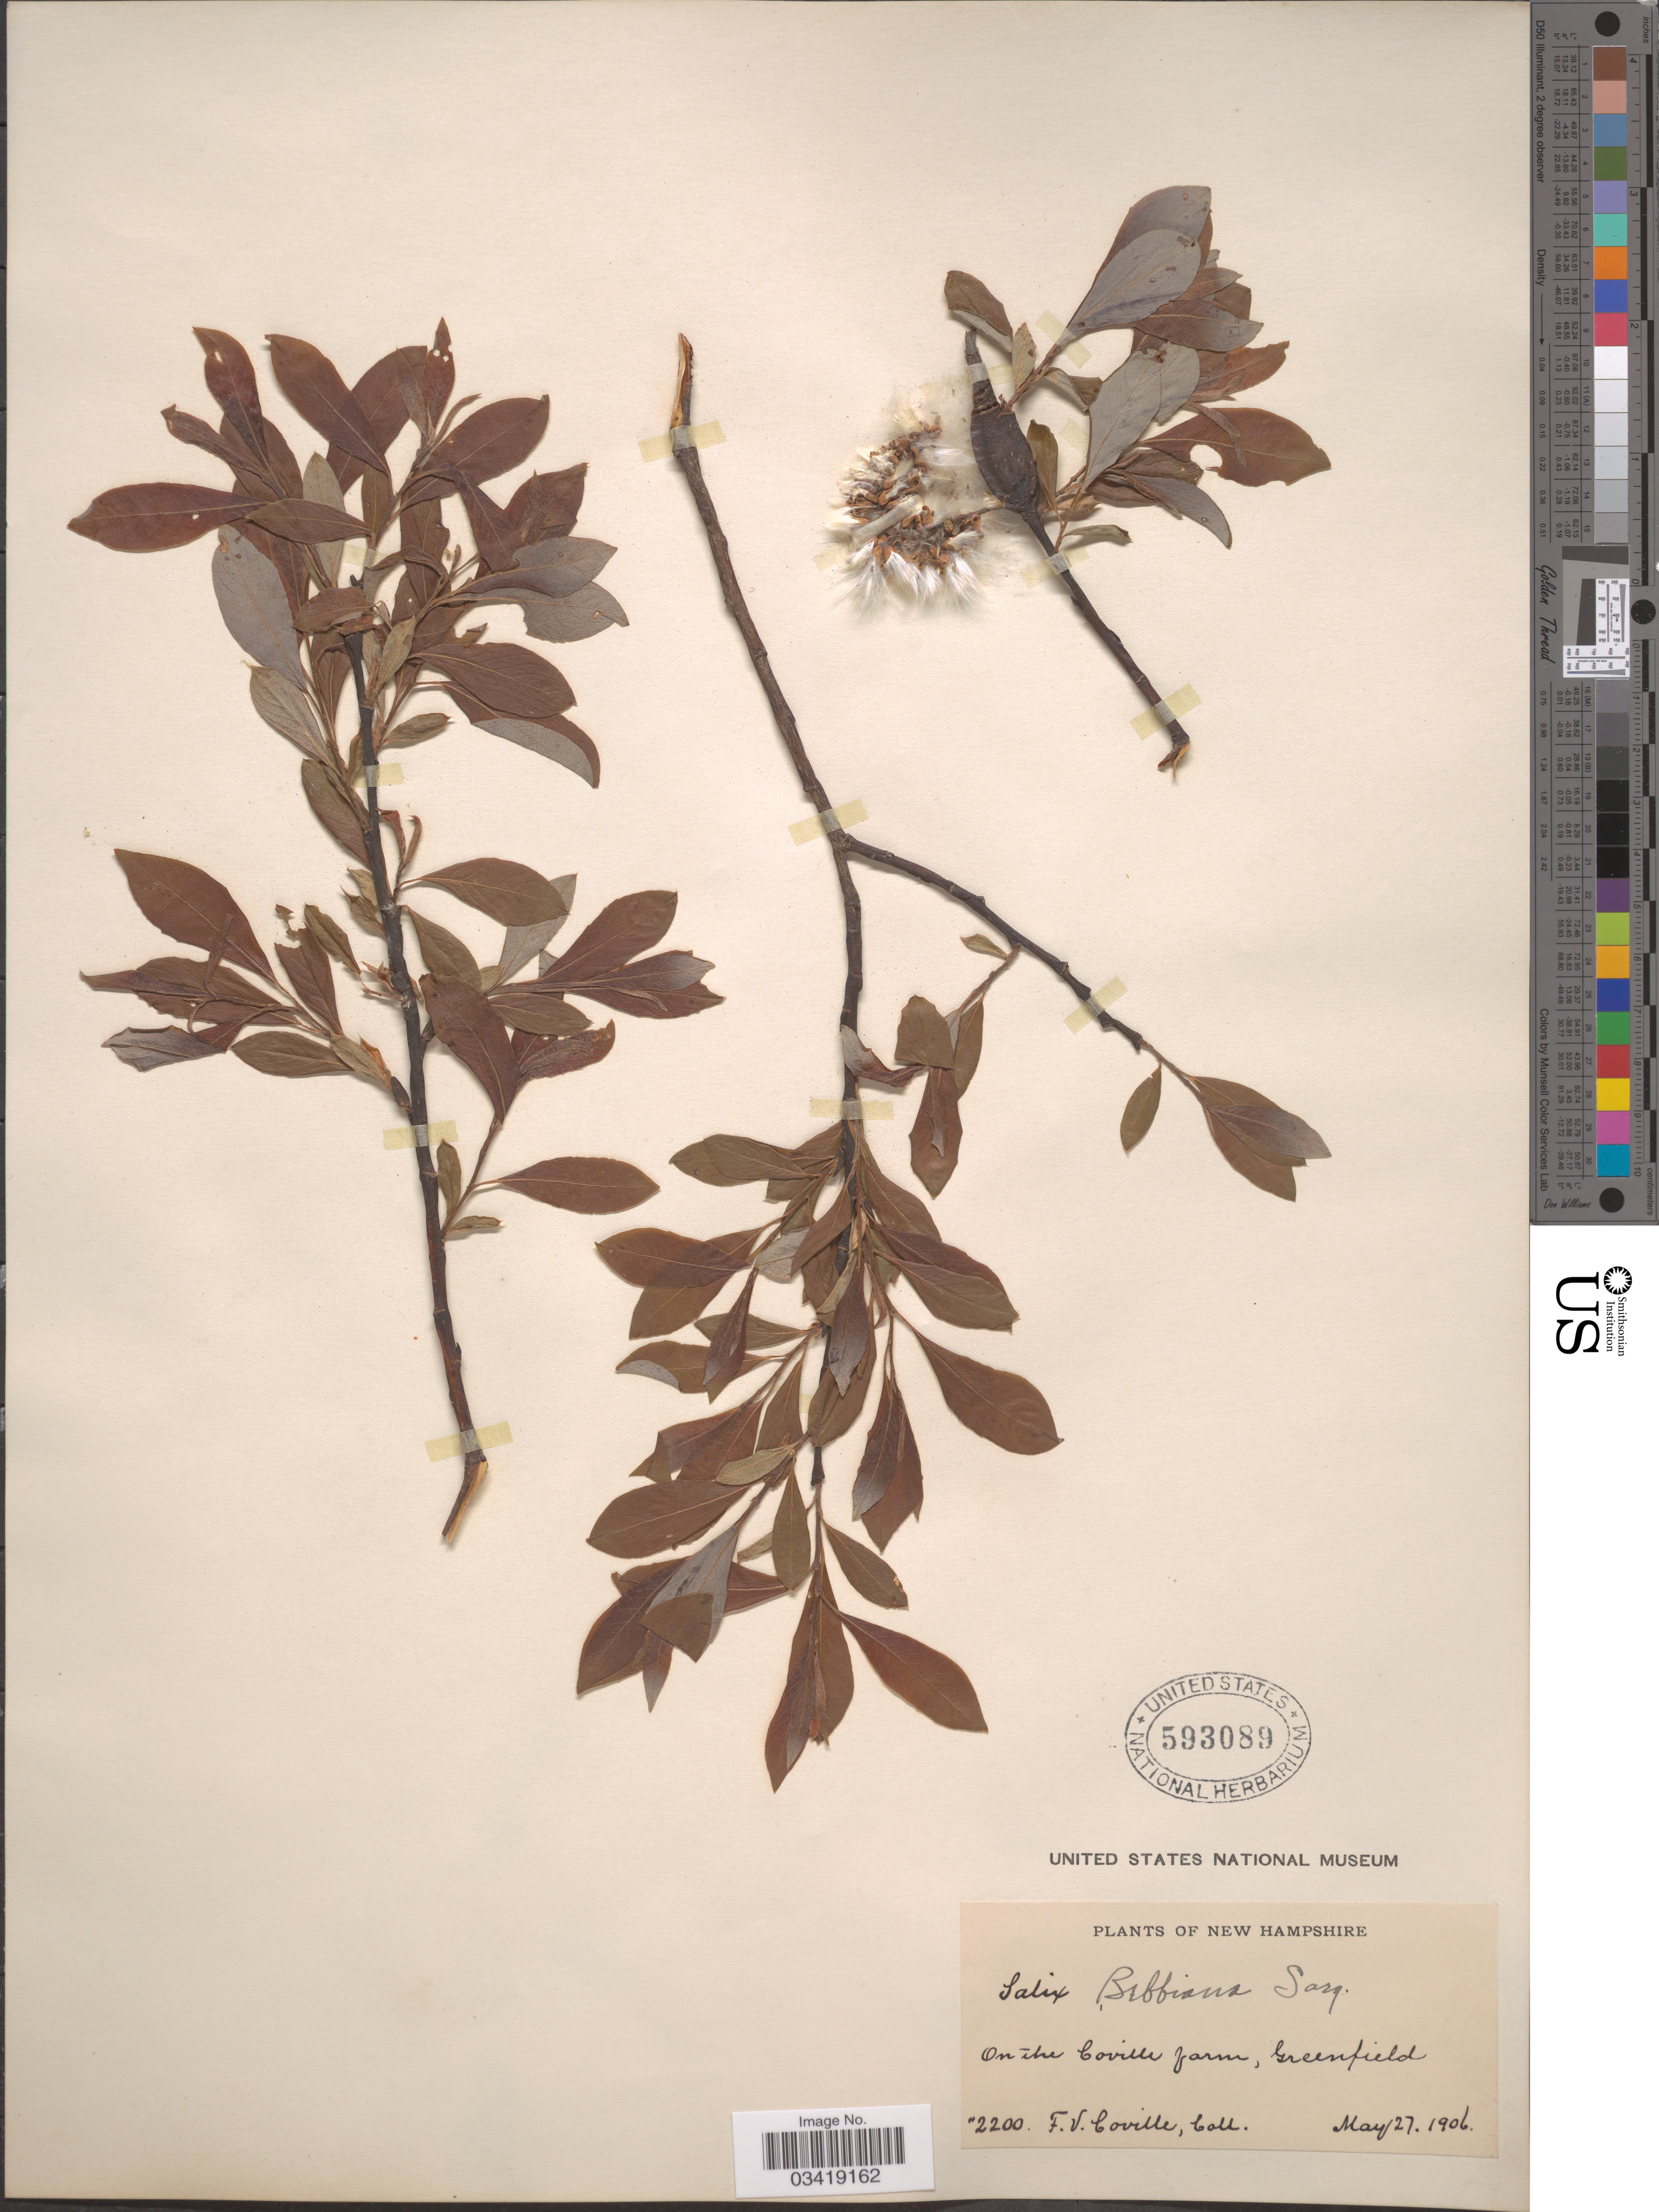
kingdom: Plantae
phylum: Tracheophyta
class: Magnoliopsida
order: Malpighiales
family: Salicaceae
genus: Salix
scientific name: Salix bebbiana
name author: Sarg.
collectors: F. V. Coville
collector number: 2200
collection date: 1906-05-27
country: United States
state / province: New Hampshire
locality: On the Coville farm, Greenfield.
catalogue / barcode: US 593089